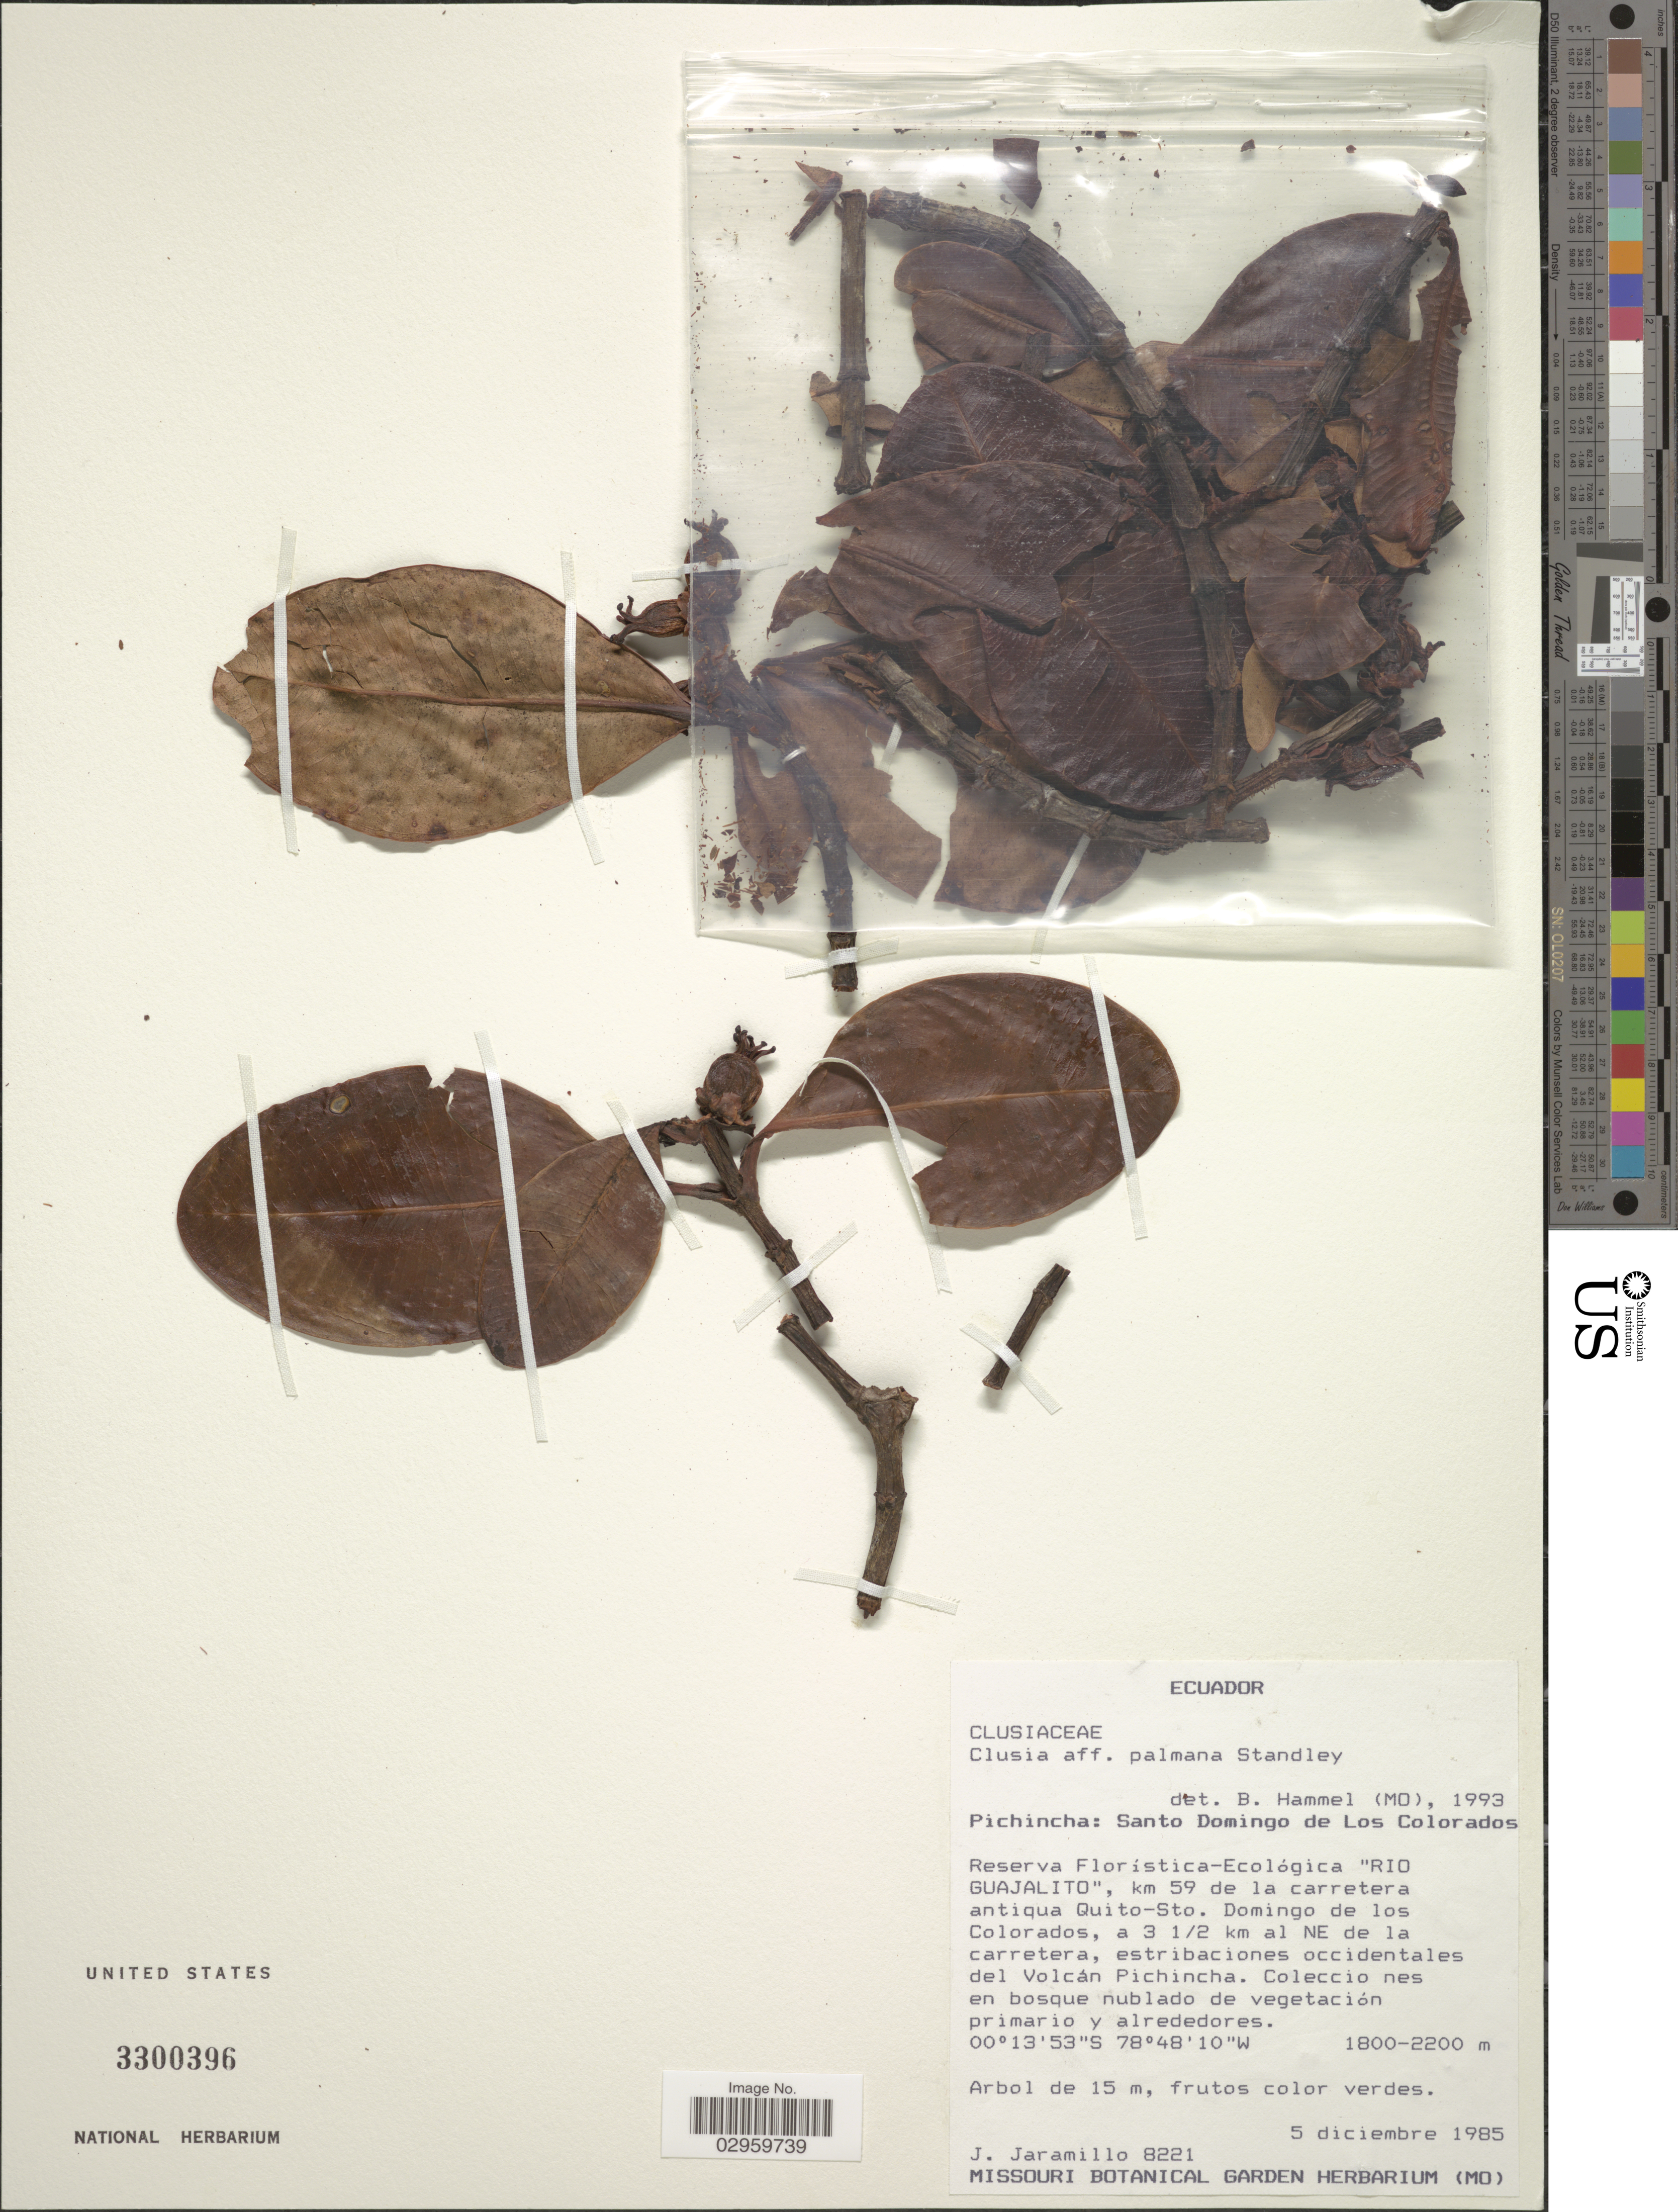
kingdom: Plantae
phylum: Tracheophyta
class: Magnoliopsida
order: Malpighiales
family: Clusiaceae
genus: Clusia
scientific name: Clusia palmana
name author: Standl.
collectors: J. Jaramillo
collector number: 8221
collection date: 1985-12-05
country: Ecuador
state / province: Pichincha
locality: Santo Domingo de Los Colorados. Reserva Florística-Ecológica "Rio Guajalito", km 59 de la carretera antiqua Quito-Sto. Domingo de los Colorados, a 3 ½ km al NE de la carretera, estribaciones occidentales del Volcán Pichincha.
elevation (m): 1800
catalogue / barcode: US 3300396